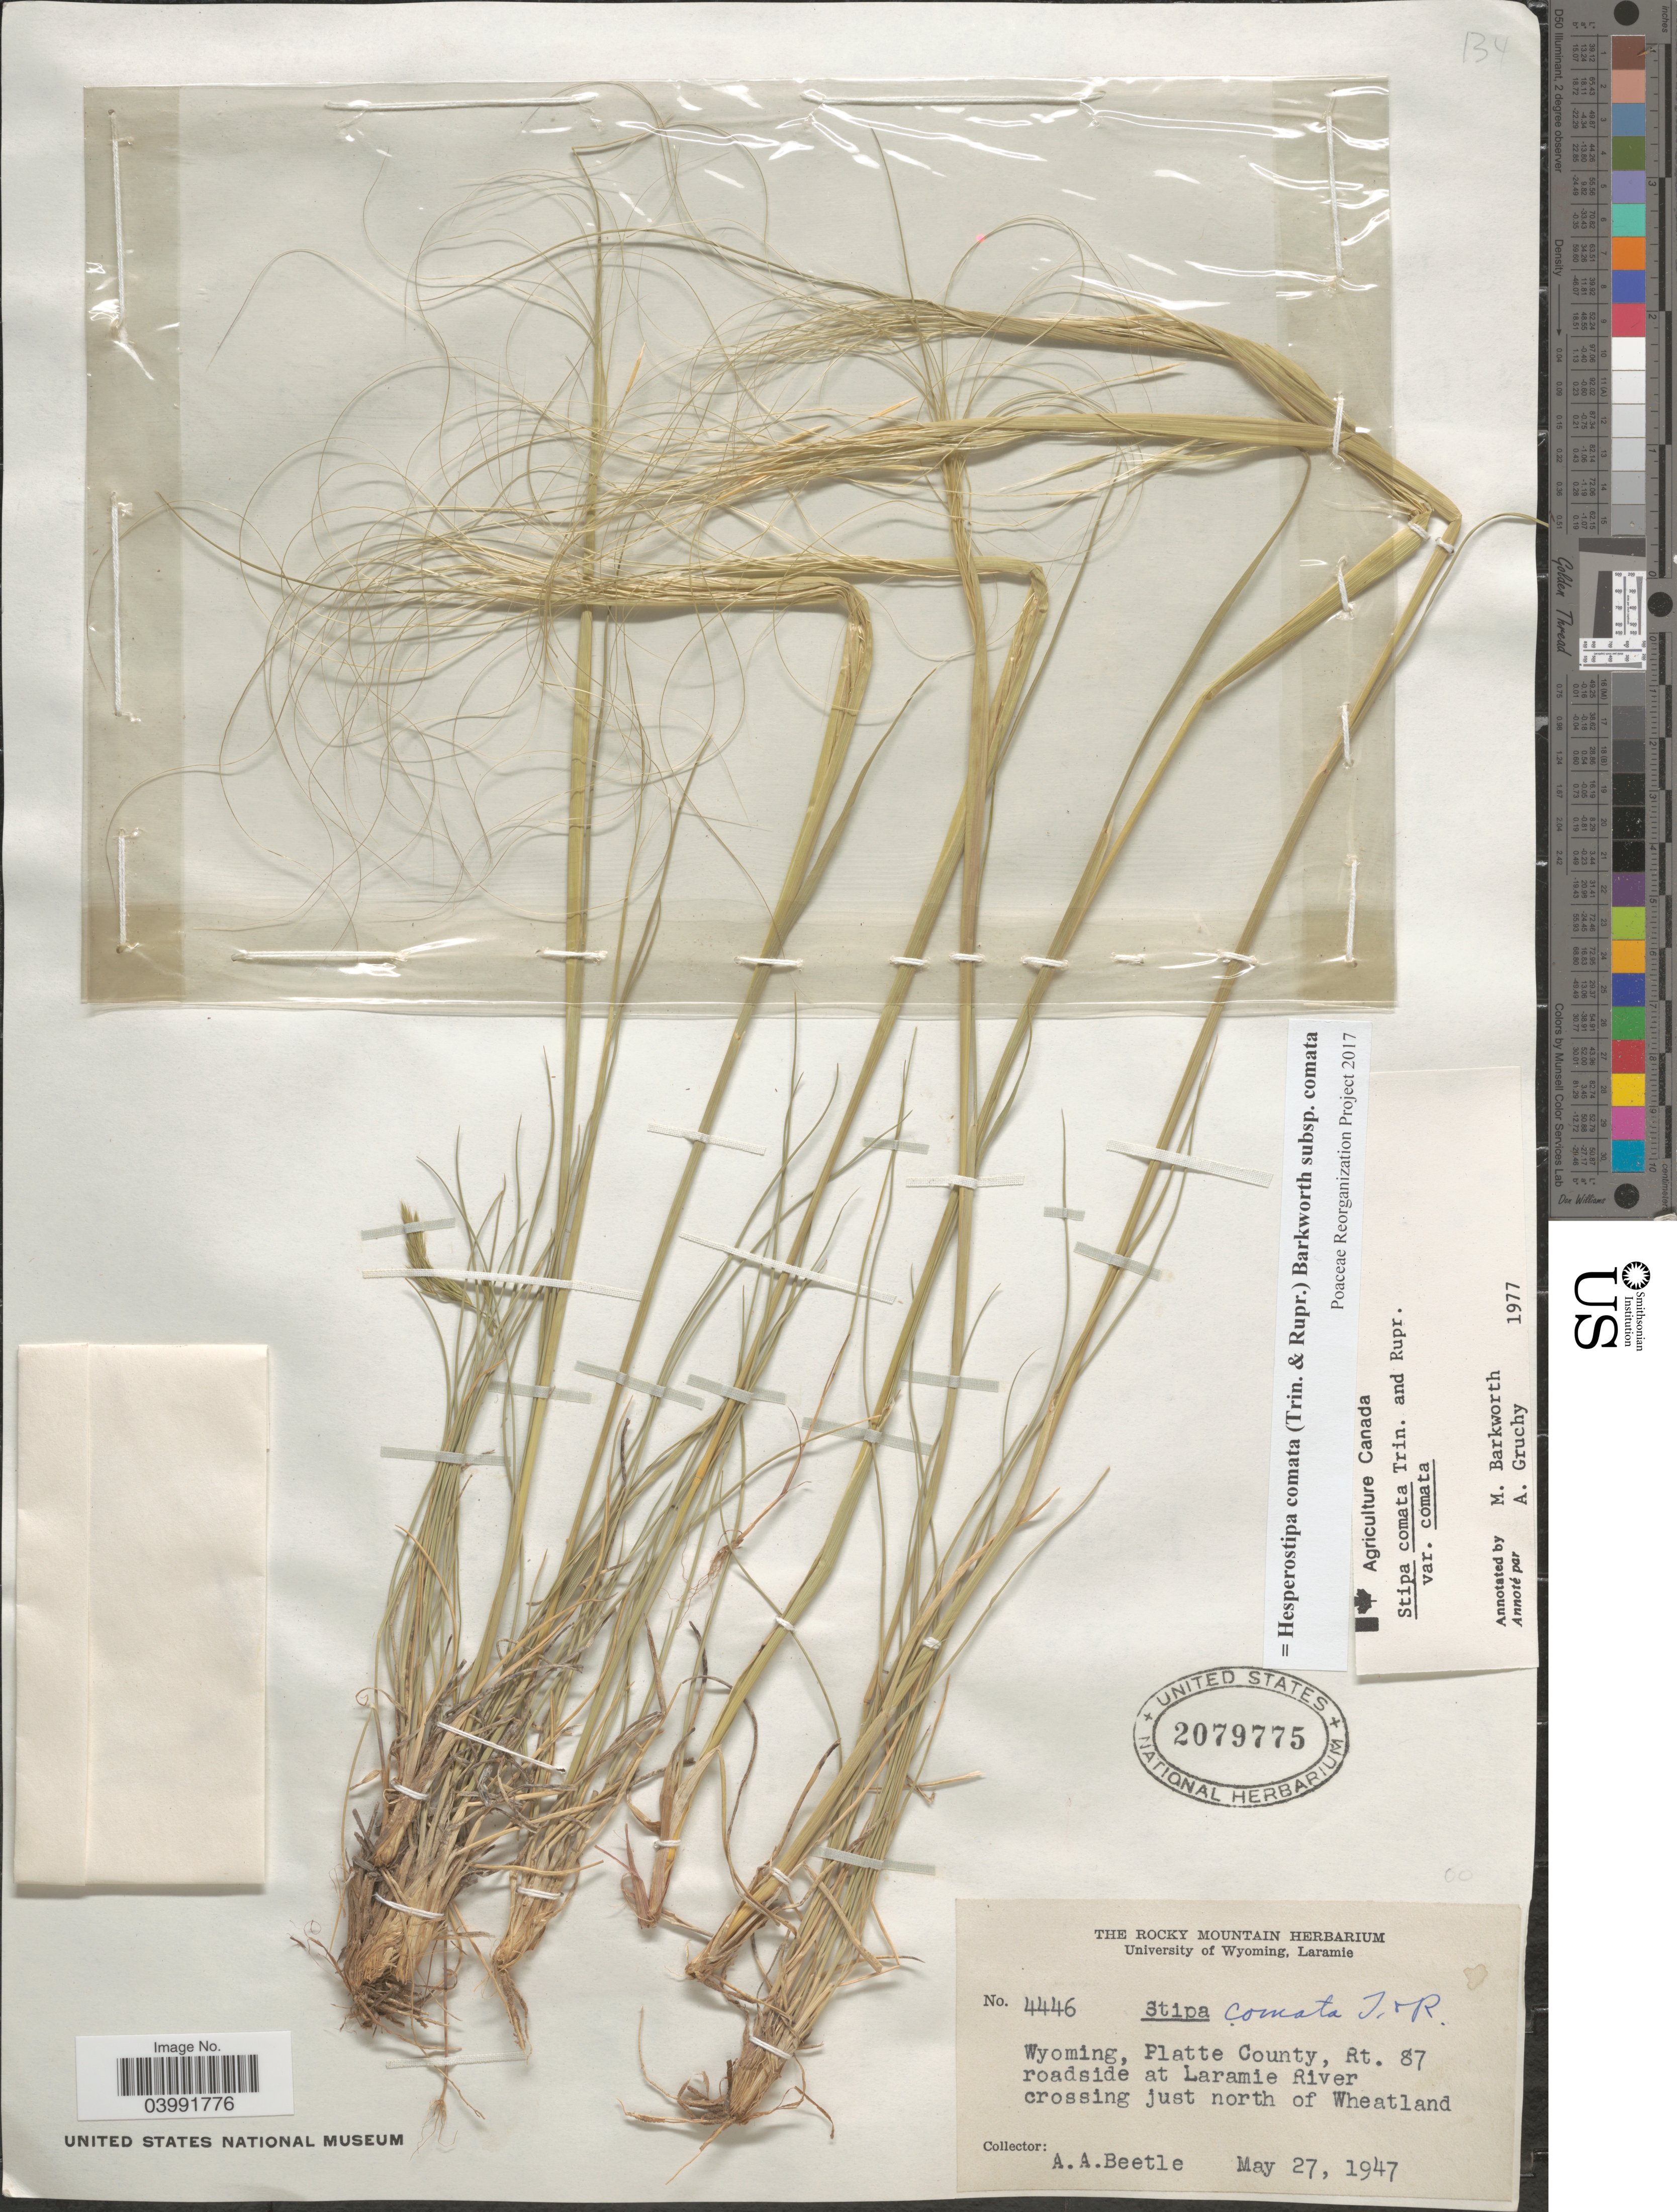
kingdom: Plantae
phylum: Tracheophyta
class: Liliopsida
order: Poales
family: Poaceae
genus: Hesperostipa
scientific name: Hesperostipa comata subsp. comata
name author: (Trin. & Rupr.) Barkworth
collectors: A. A. Beetle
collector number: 4446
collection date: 1947-05-27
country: United States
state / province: Wyoming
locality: Platte County, Rt. 87 roadside at Laramie River crossing just north of Wheatland.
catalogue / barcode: US 2079775